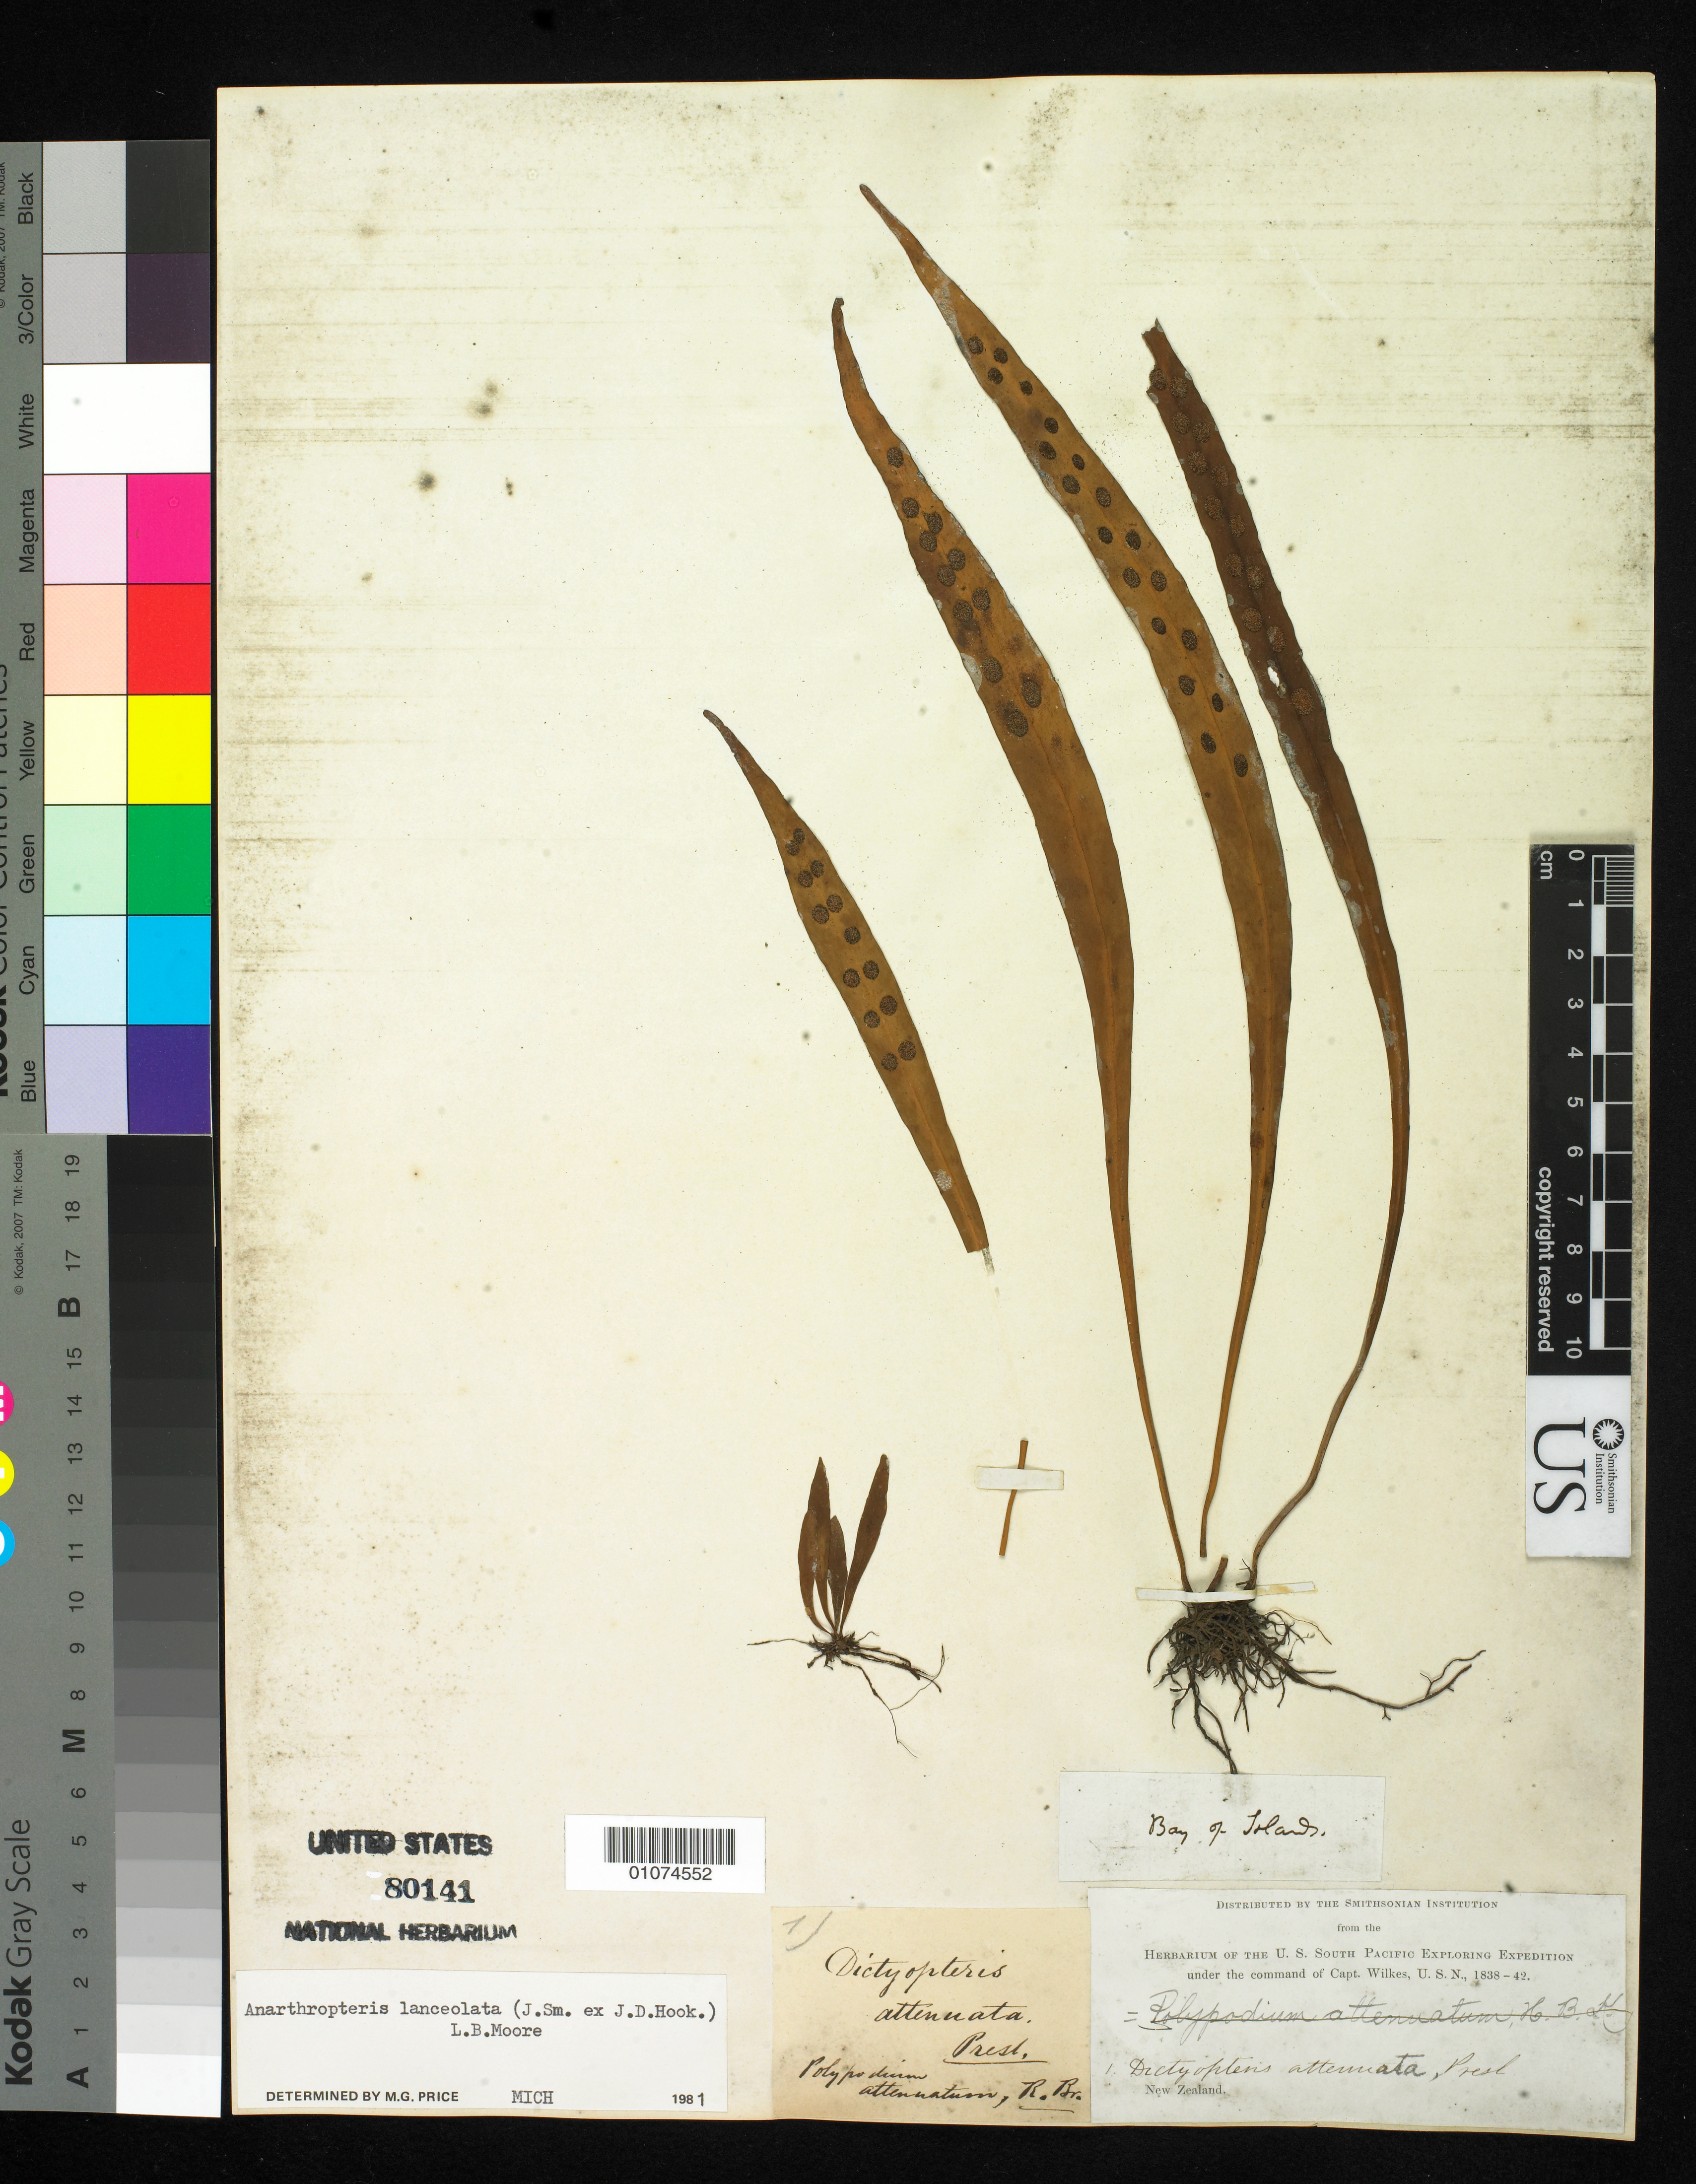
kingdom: Plantae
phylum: Tracheophyta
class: Polypodiopsida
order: Polypodiales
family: Polypodiaceae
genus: Loxogramme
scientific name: Loxogramme dictyopteris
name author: (Mett.) Ching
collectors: Wilkes Explor. Exped.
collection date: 1838/1842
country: New Zealand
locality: New Zealand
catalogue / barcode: US 80141